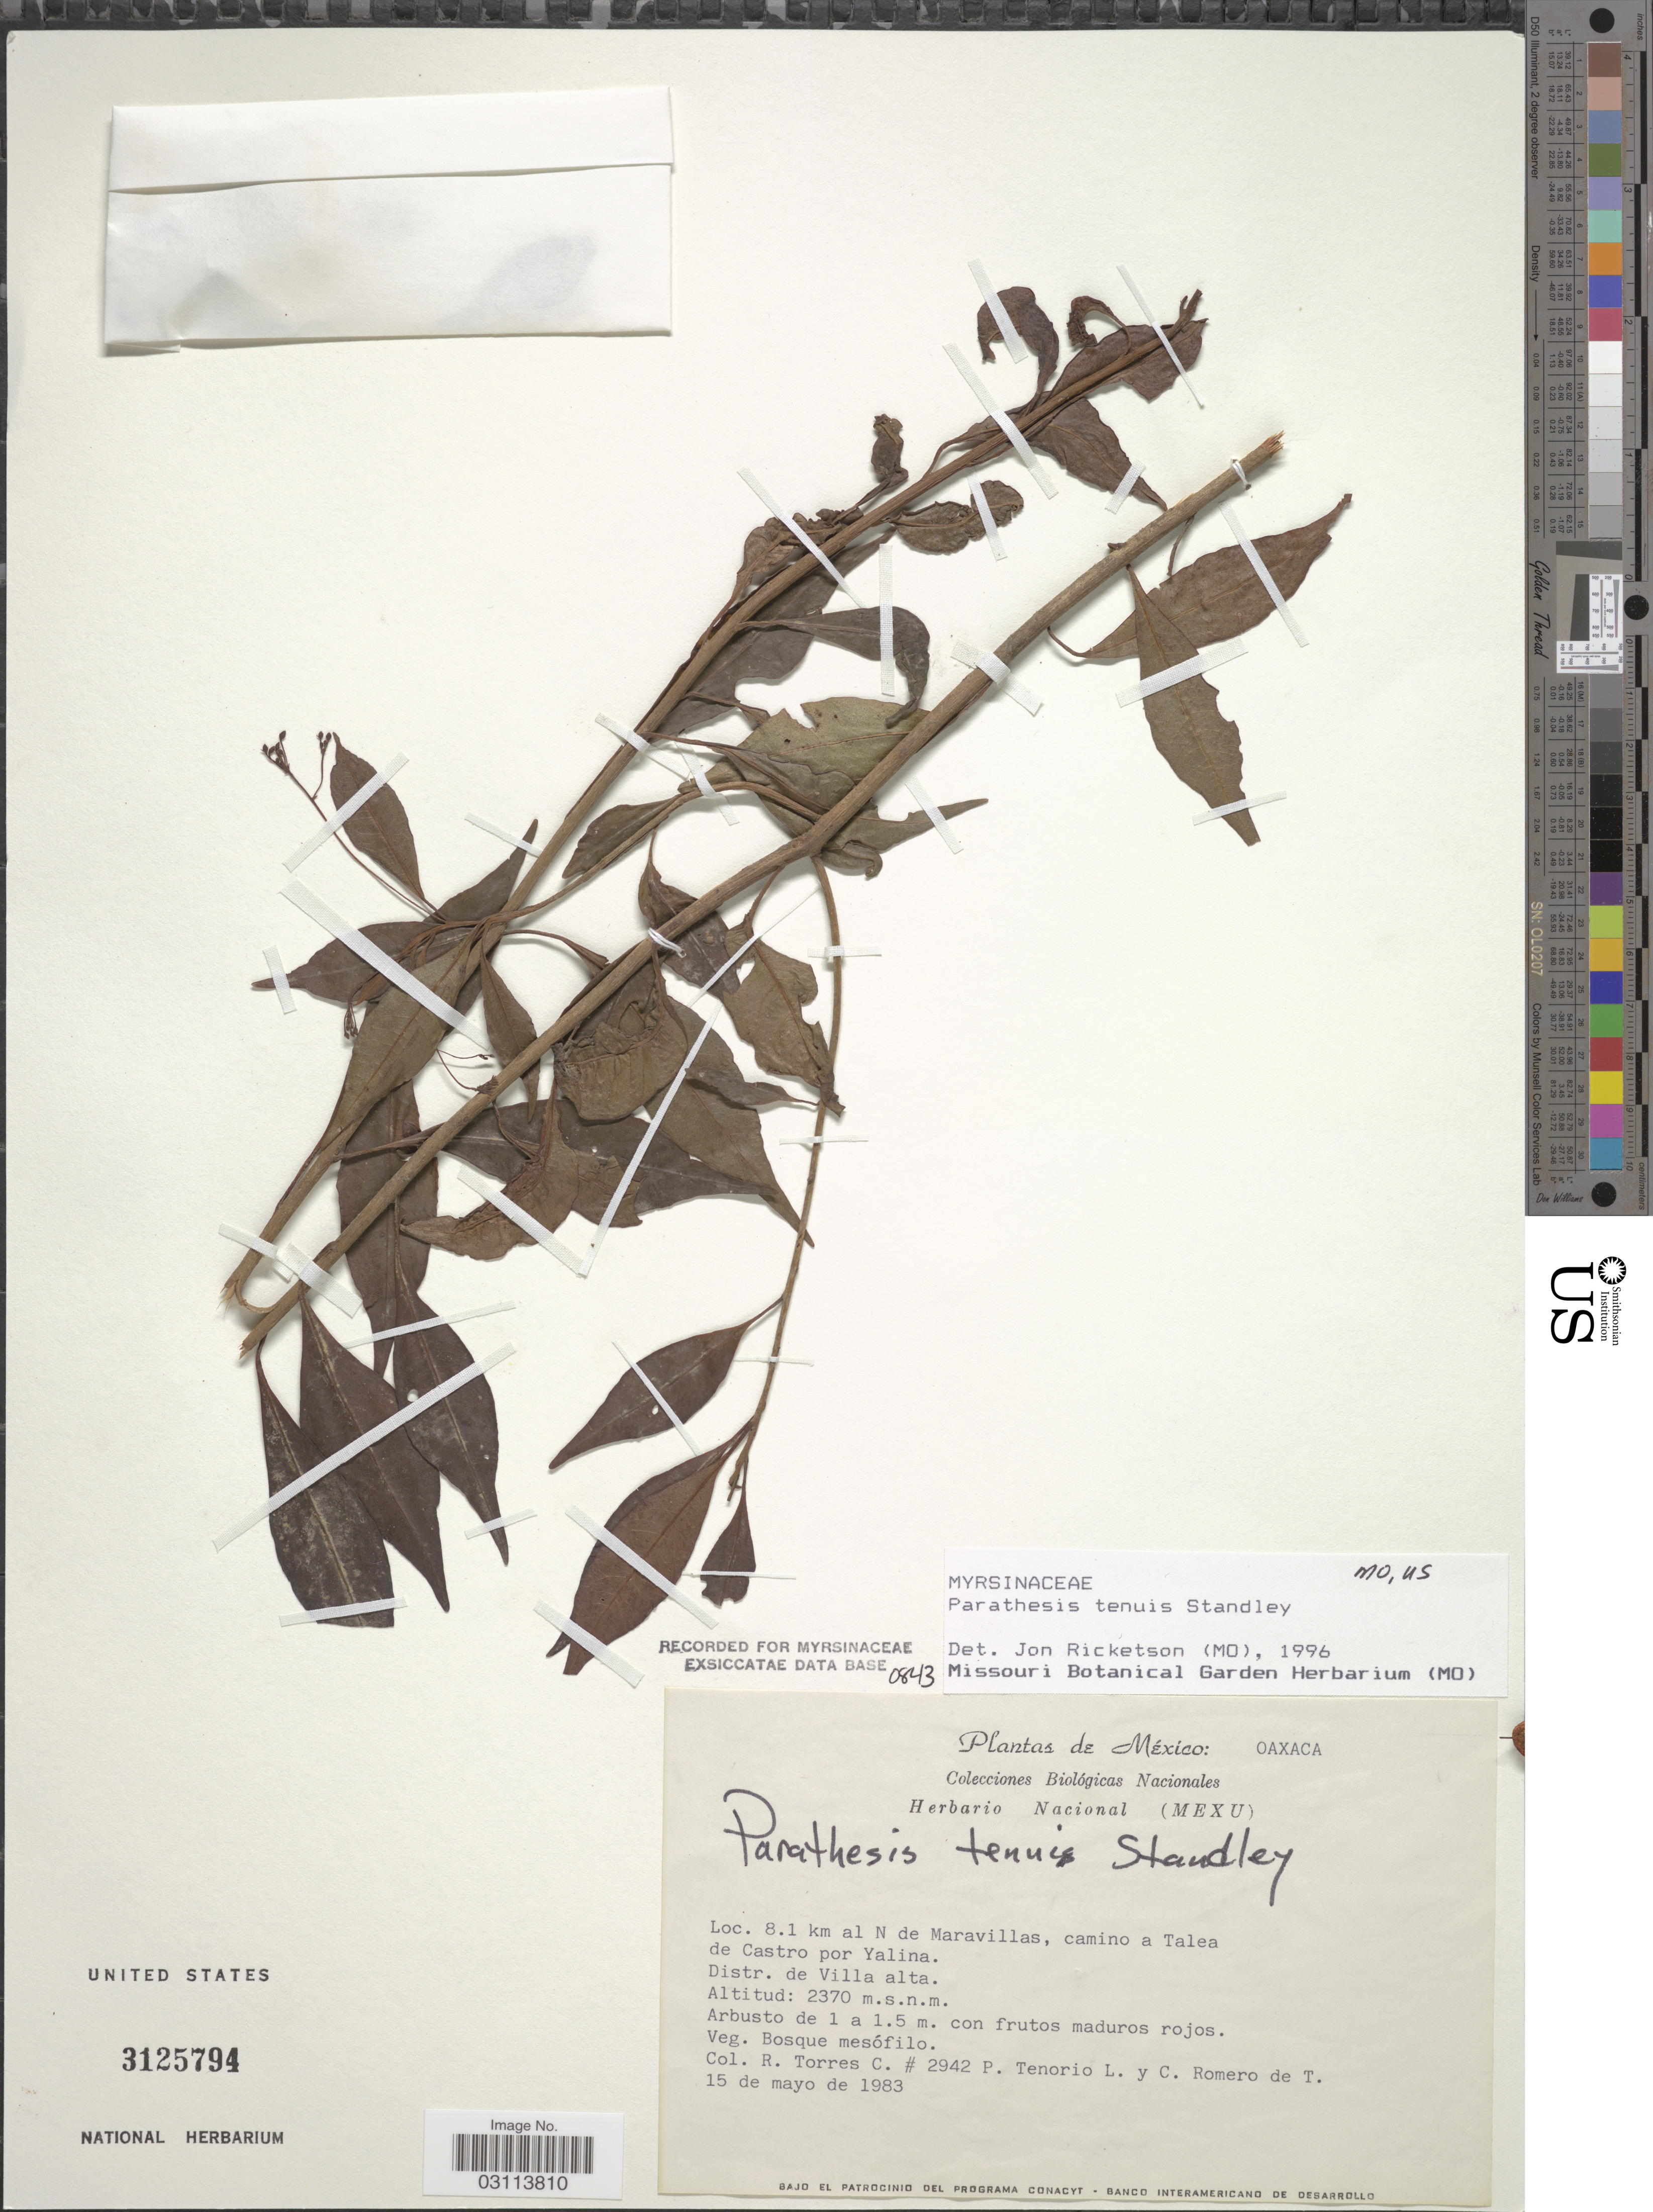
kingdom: Plantae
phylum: Tracheophyta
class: Magnoliopsida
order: Ericales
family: Primulaceae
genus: Parathesis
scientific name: Parathesis tenuis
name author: Standl.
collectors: R. Torres C., P. Tenorio L. & C. Romero de T.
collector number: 2942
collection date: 1983-05-16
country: Mexico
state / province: Oaxaca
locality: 8.1 km al N de Maravillas, camino a Talea de Castro por Yalina. Distr. de Villa alta.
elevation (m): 2370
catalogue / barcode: US 3125794